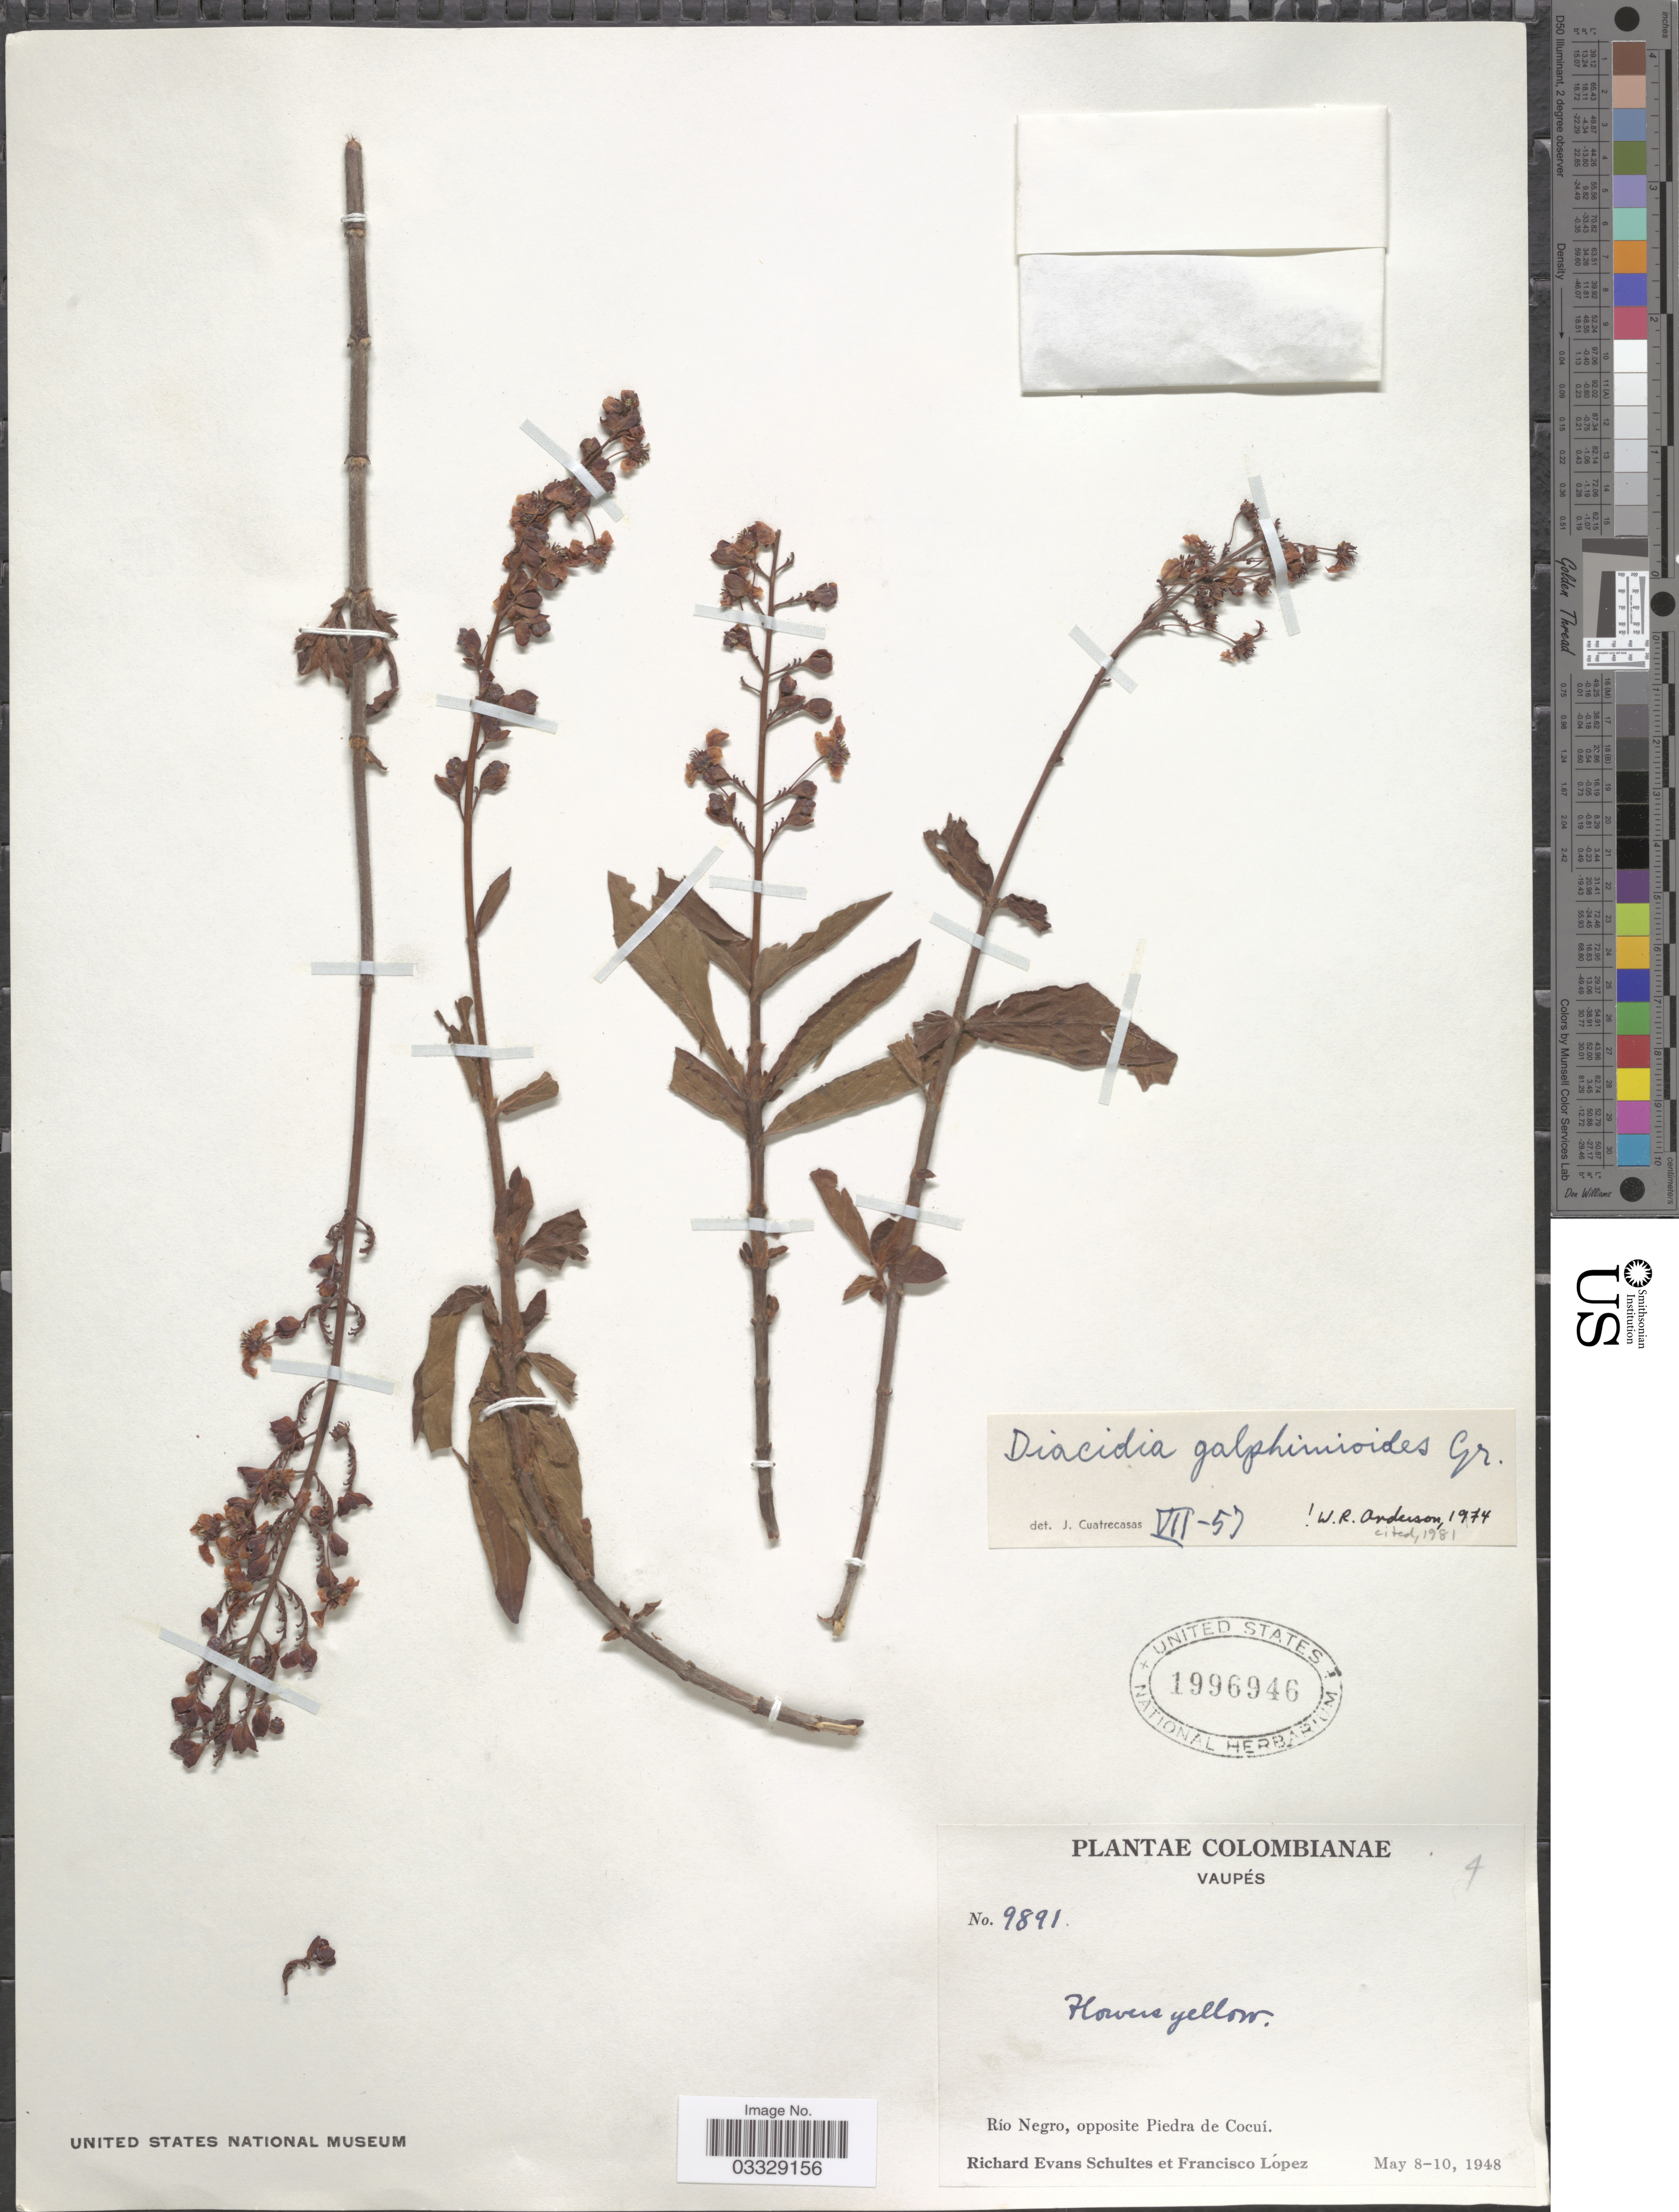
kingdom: Plantae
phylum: Tracheophyta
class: Magnoliopsida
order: Malpighiales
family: Malpighiaceae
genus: Diacidia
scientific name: Diacidia galphimioides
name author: Griseb.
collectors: R. E. Schultes & F. Lopéz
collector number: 9891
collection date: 1948-05-08/1948-05-10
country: Colombia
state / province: Vaupés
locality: Río Negro, opposite Piedra de Cocuí.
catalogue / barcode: US 1996946